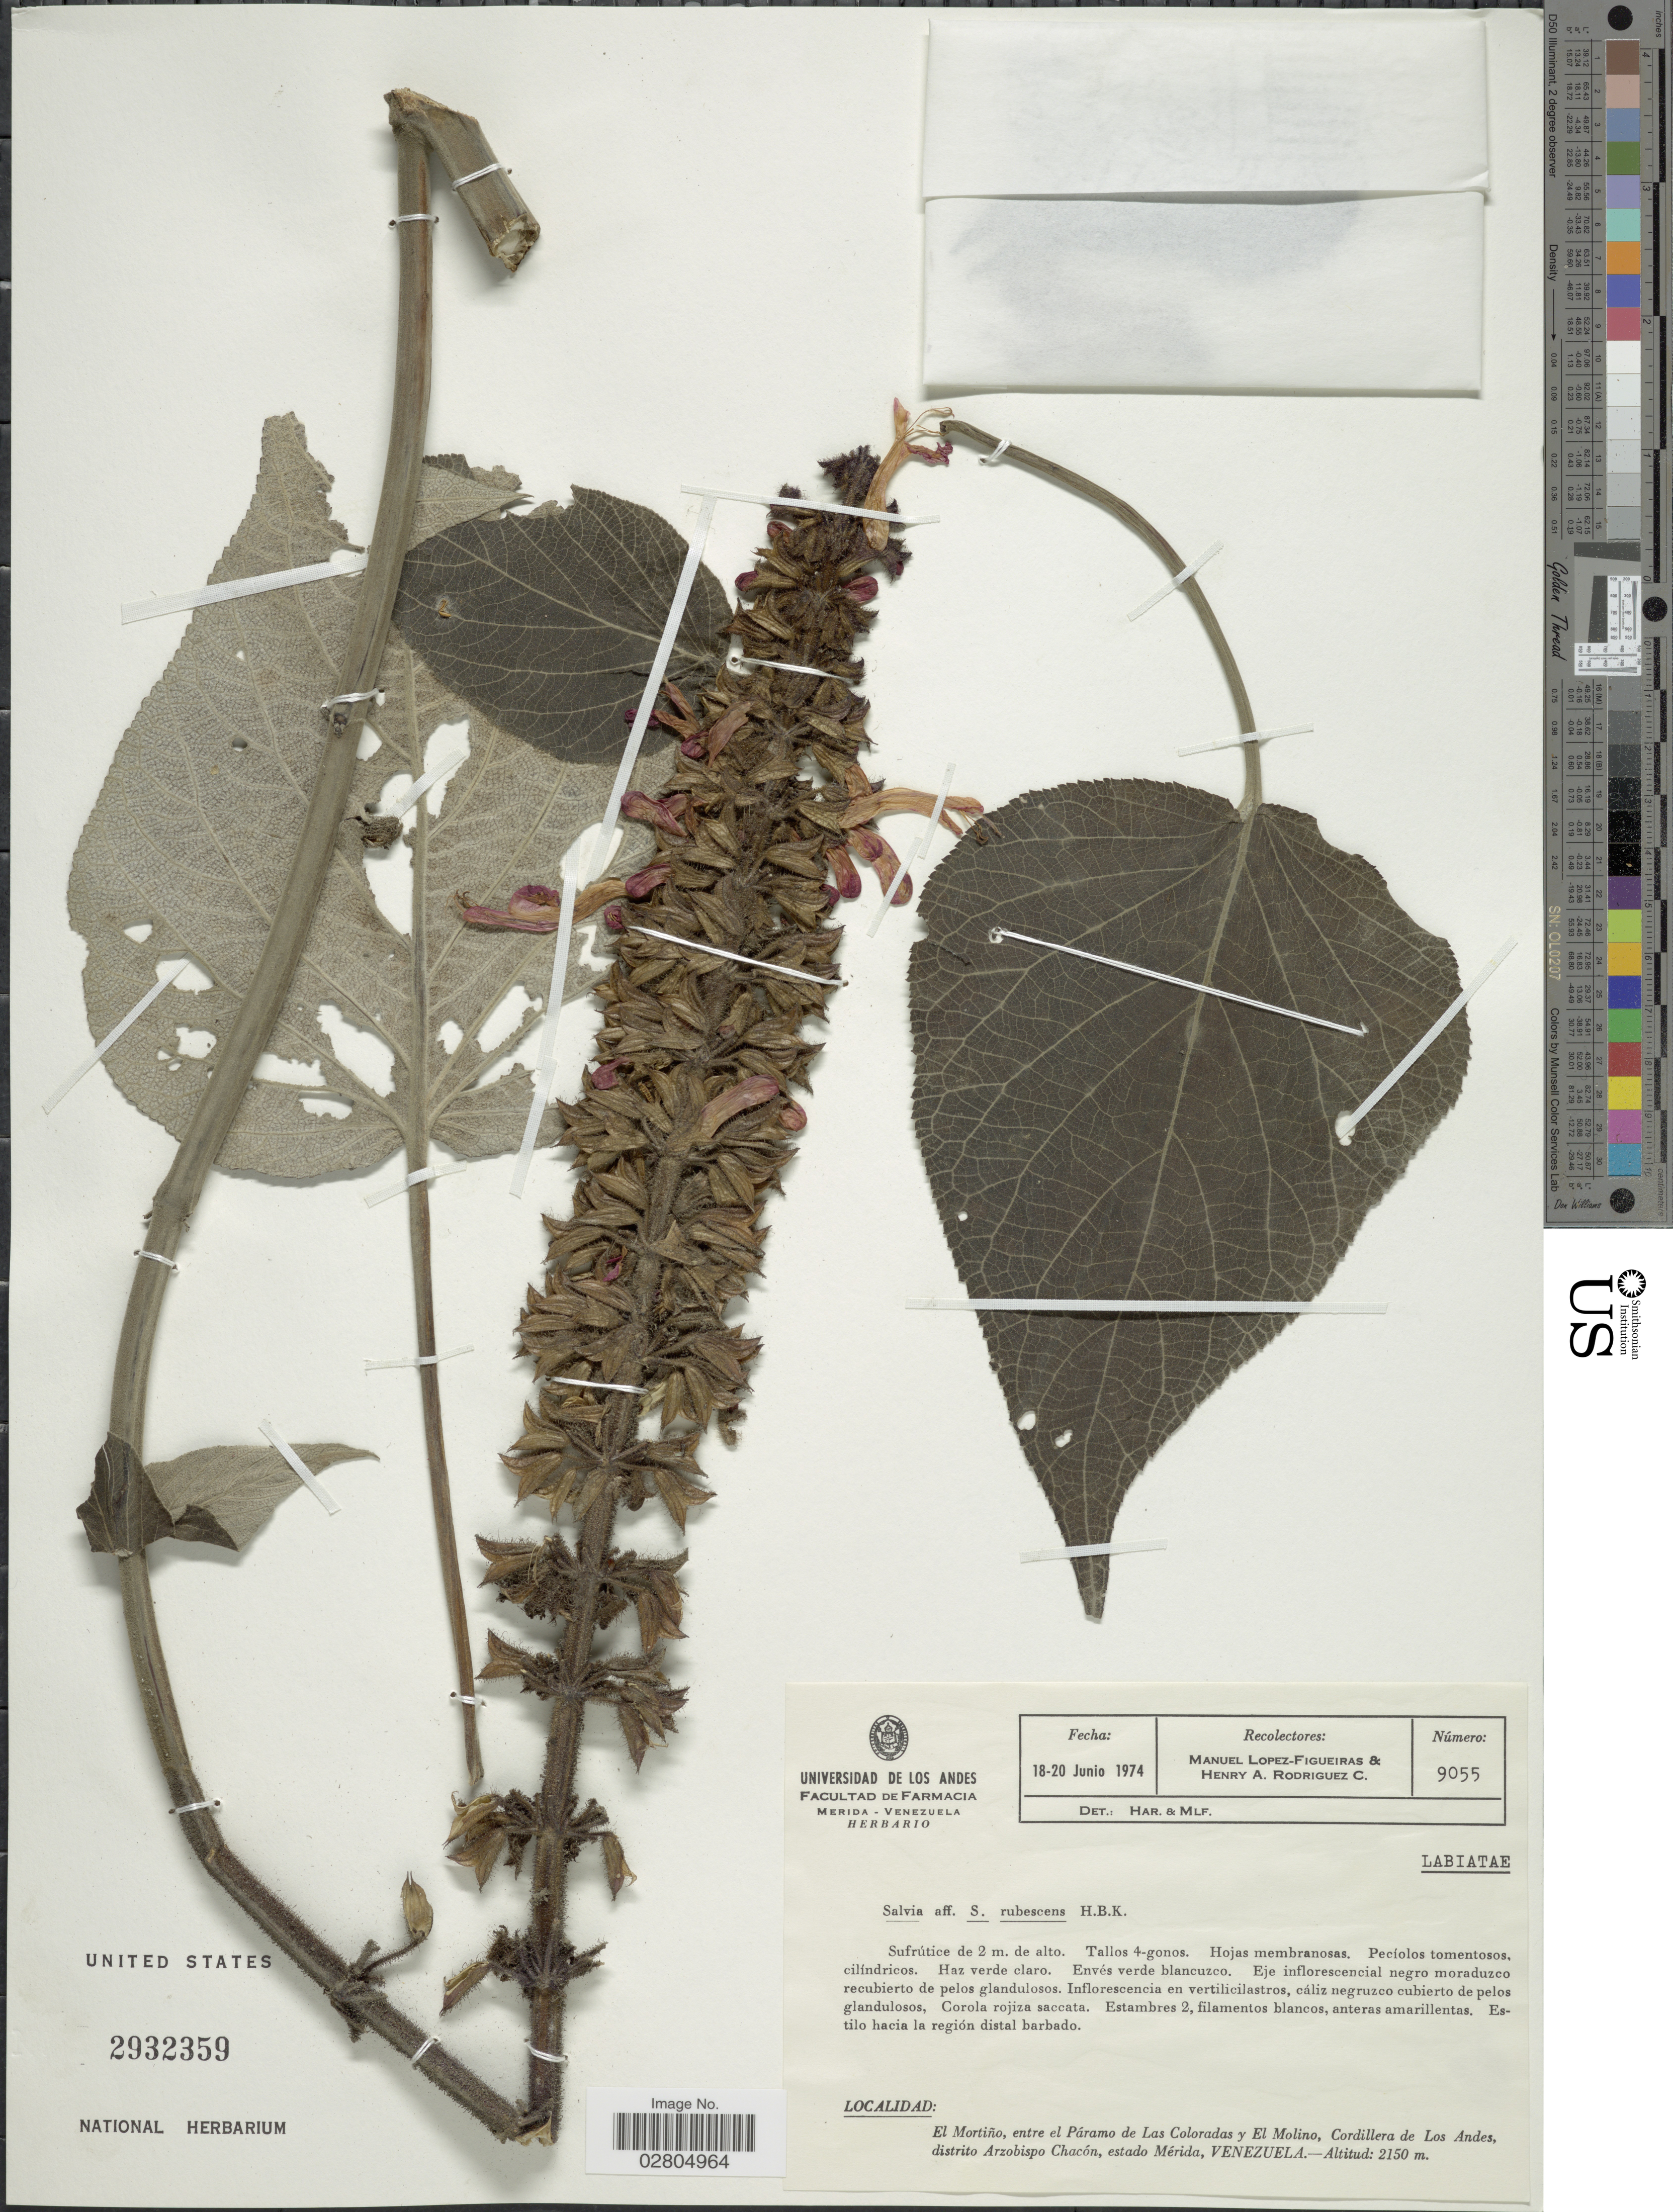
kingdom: Plantae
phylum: Tracheophyta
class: Magnoliopsida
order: Lamiales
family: Lamiaceae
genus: Salvia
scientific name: Salvia rubescens subsp. truxillensis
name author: (Briq.) J.R.I. Wood & Harley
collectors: M. López Figueiras & H. A. Rodriguez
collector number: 9055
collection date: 1974-06-18/1974-06-20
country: Venezuela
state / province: Mérida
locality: El Mortiño, entre el Páramo de Las Coloradas y El Molino, Cordillera de Los Andes, distrito Arzobispo Chacón, estado Mérida.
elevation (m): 2150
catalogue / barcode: US 2932359